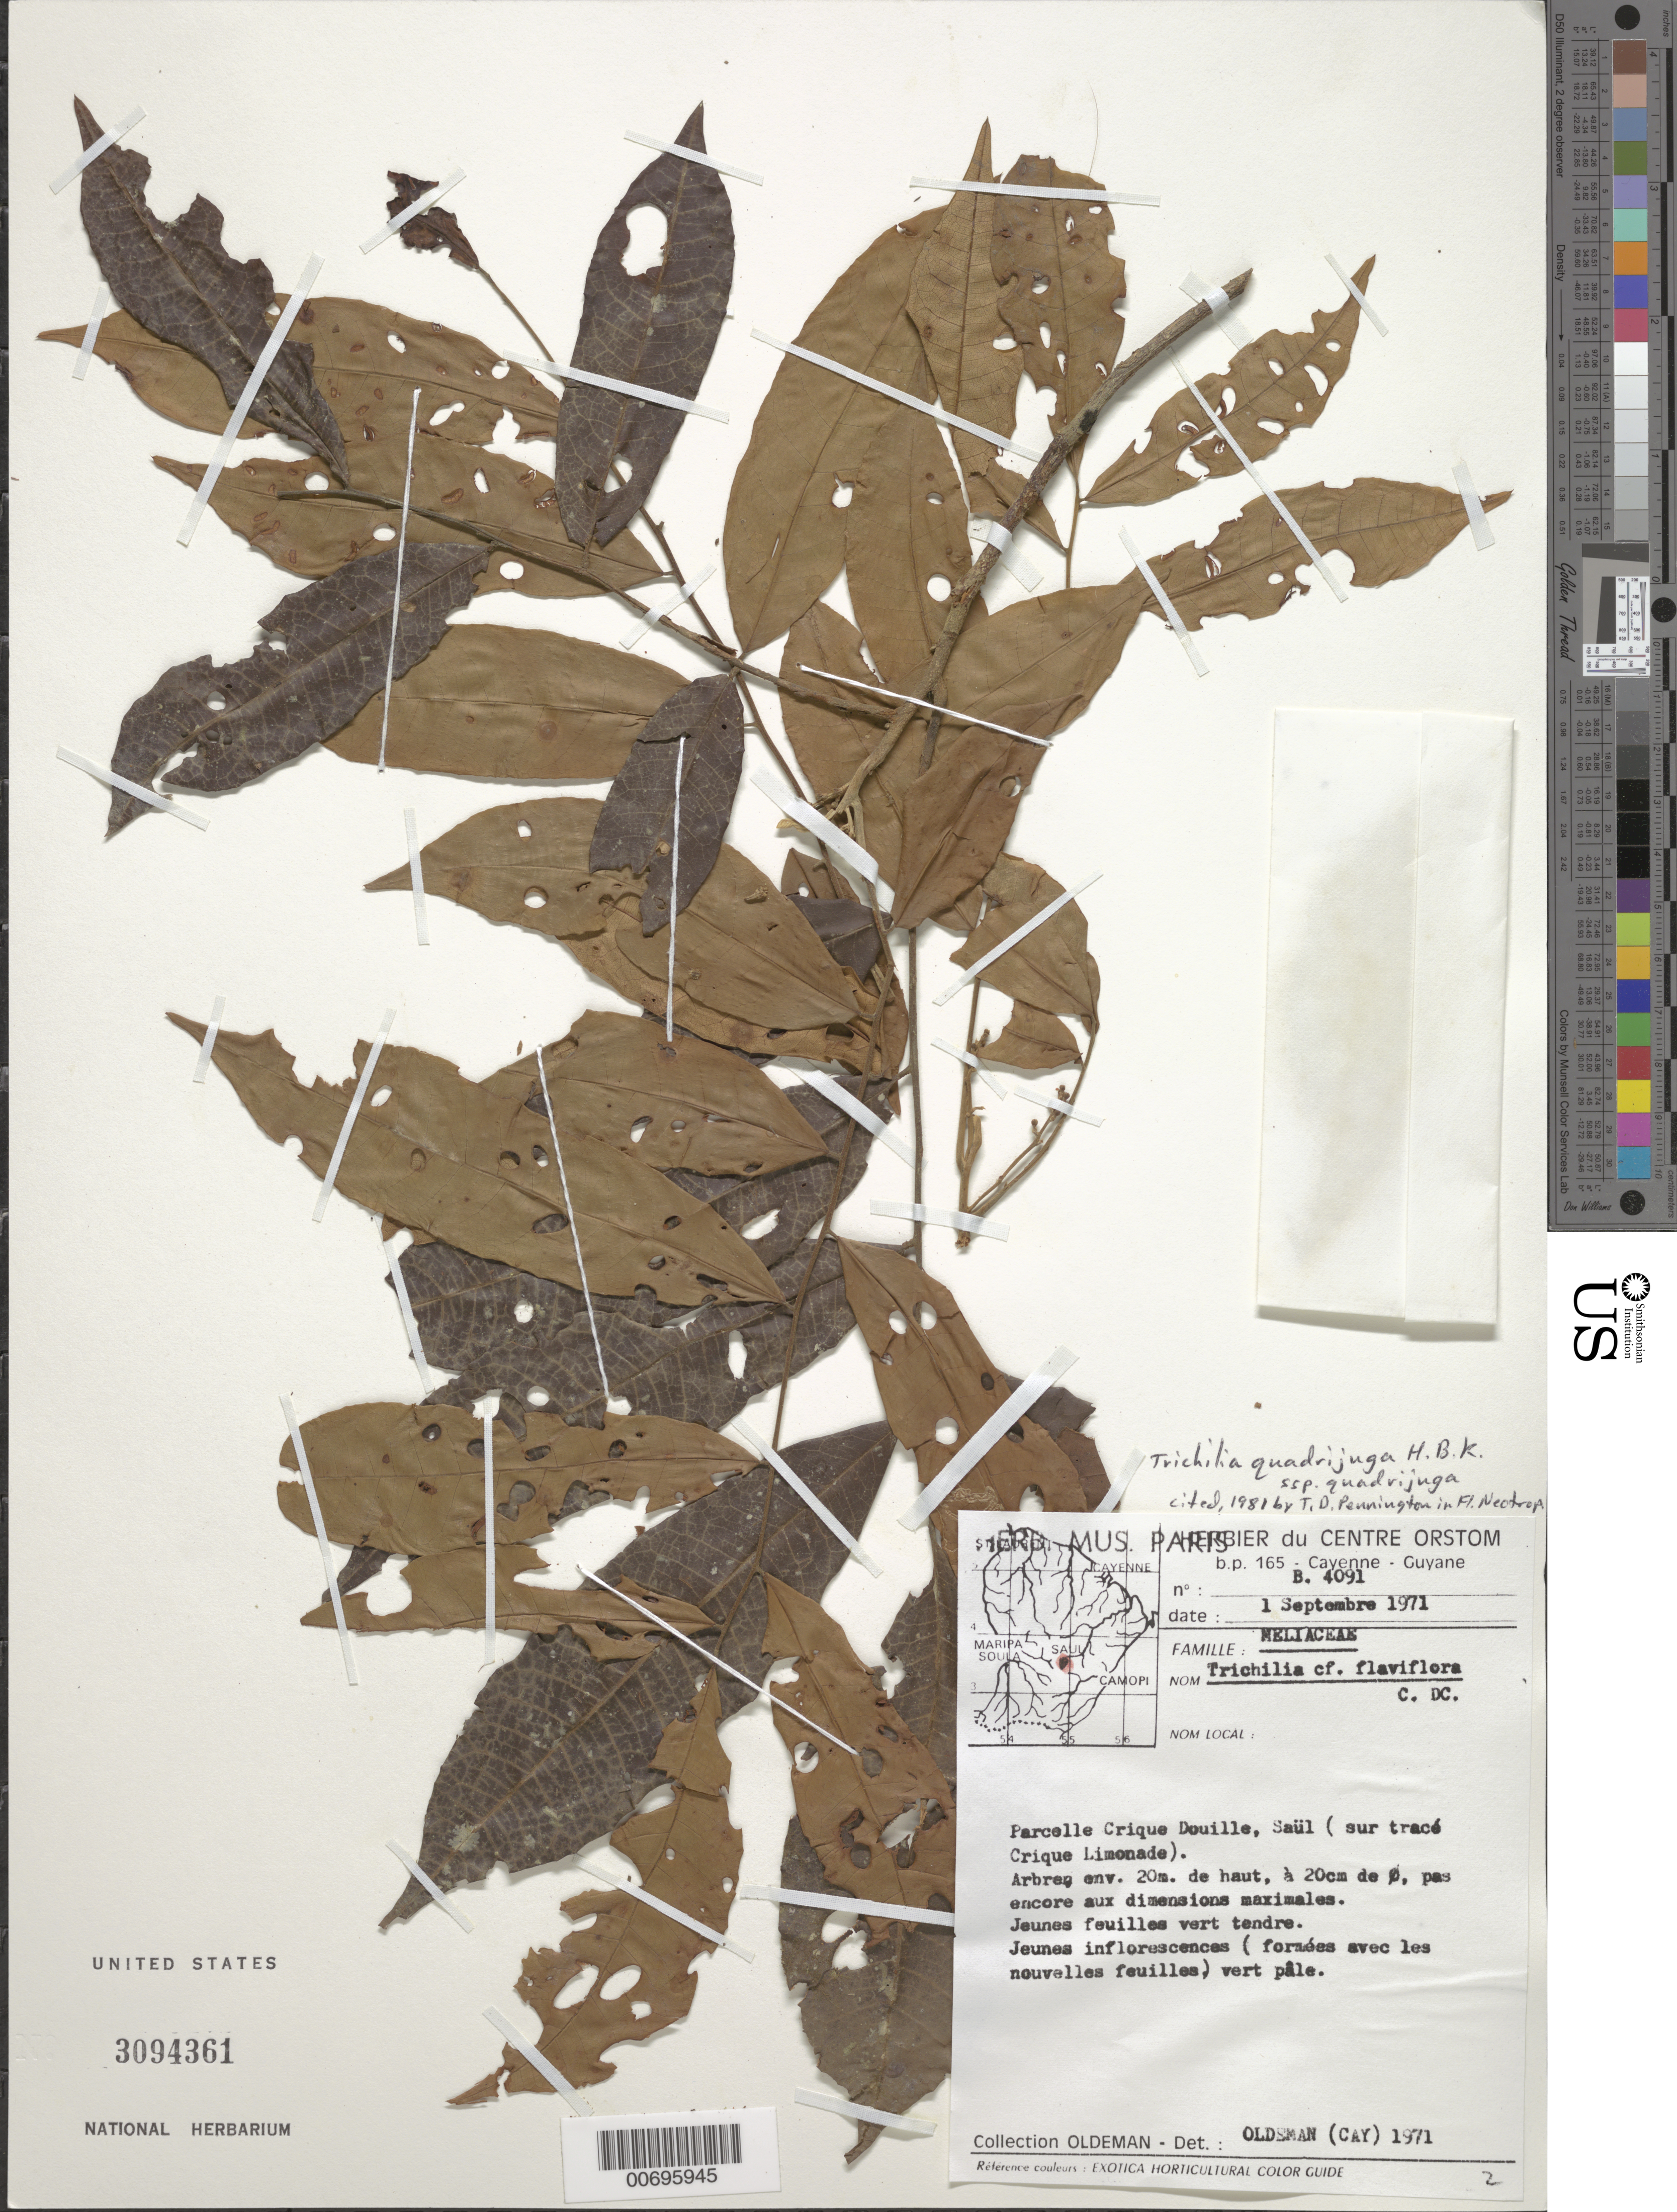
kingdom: Plantae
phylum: Tracheophyta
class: Magnoliopsida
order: Sapindales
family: Meliaceae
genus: Trichilia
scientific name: Trichilia quadrijuga subsp. quadrijuga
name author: Kunth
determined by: Pennington, T. D., (K)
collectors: R. Oldeman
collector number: B 4091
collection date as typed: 1-Sep-71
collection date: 1971-09-01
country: French Guiana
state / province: Saint-Laurent-du-Maroni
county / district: Saül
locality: Saül, Parcelle Crique Douille, (sur trace Crique Limonade)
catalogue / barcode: US 3094361